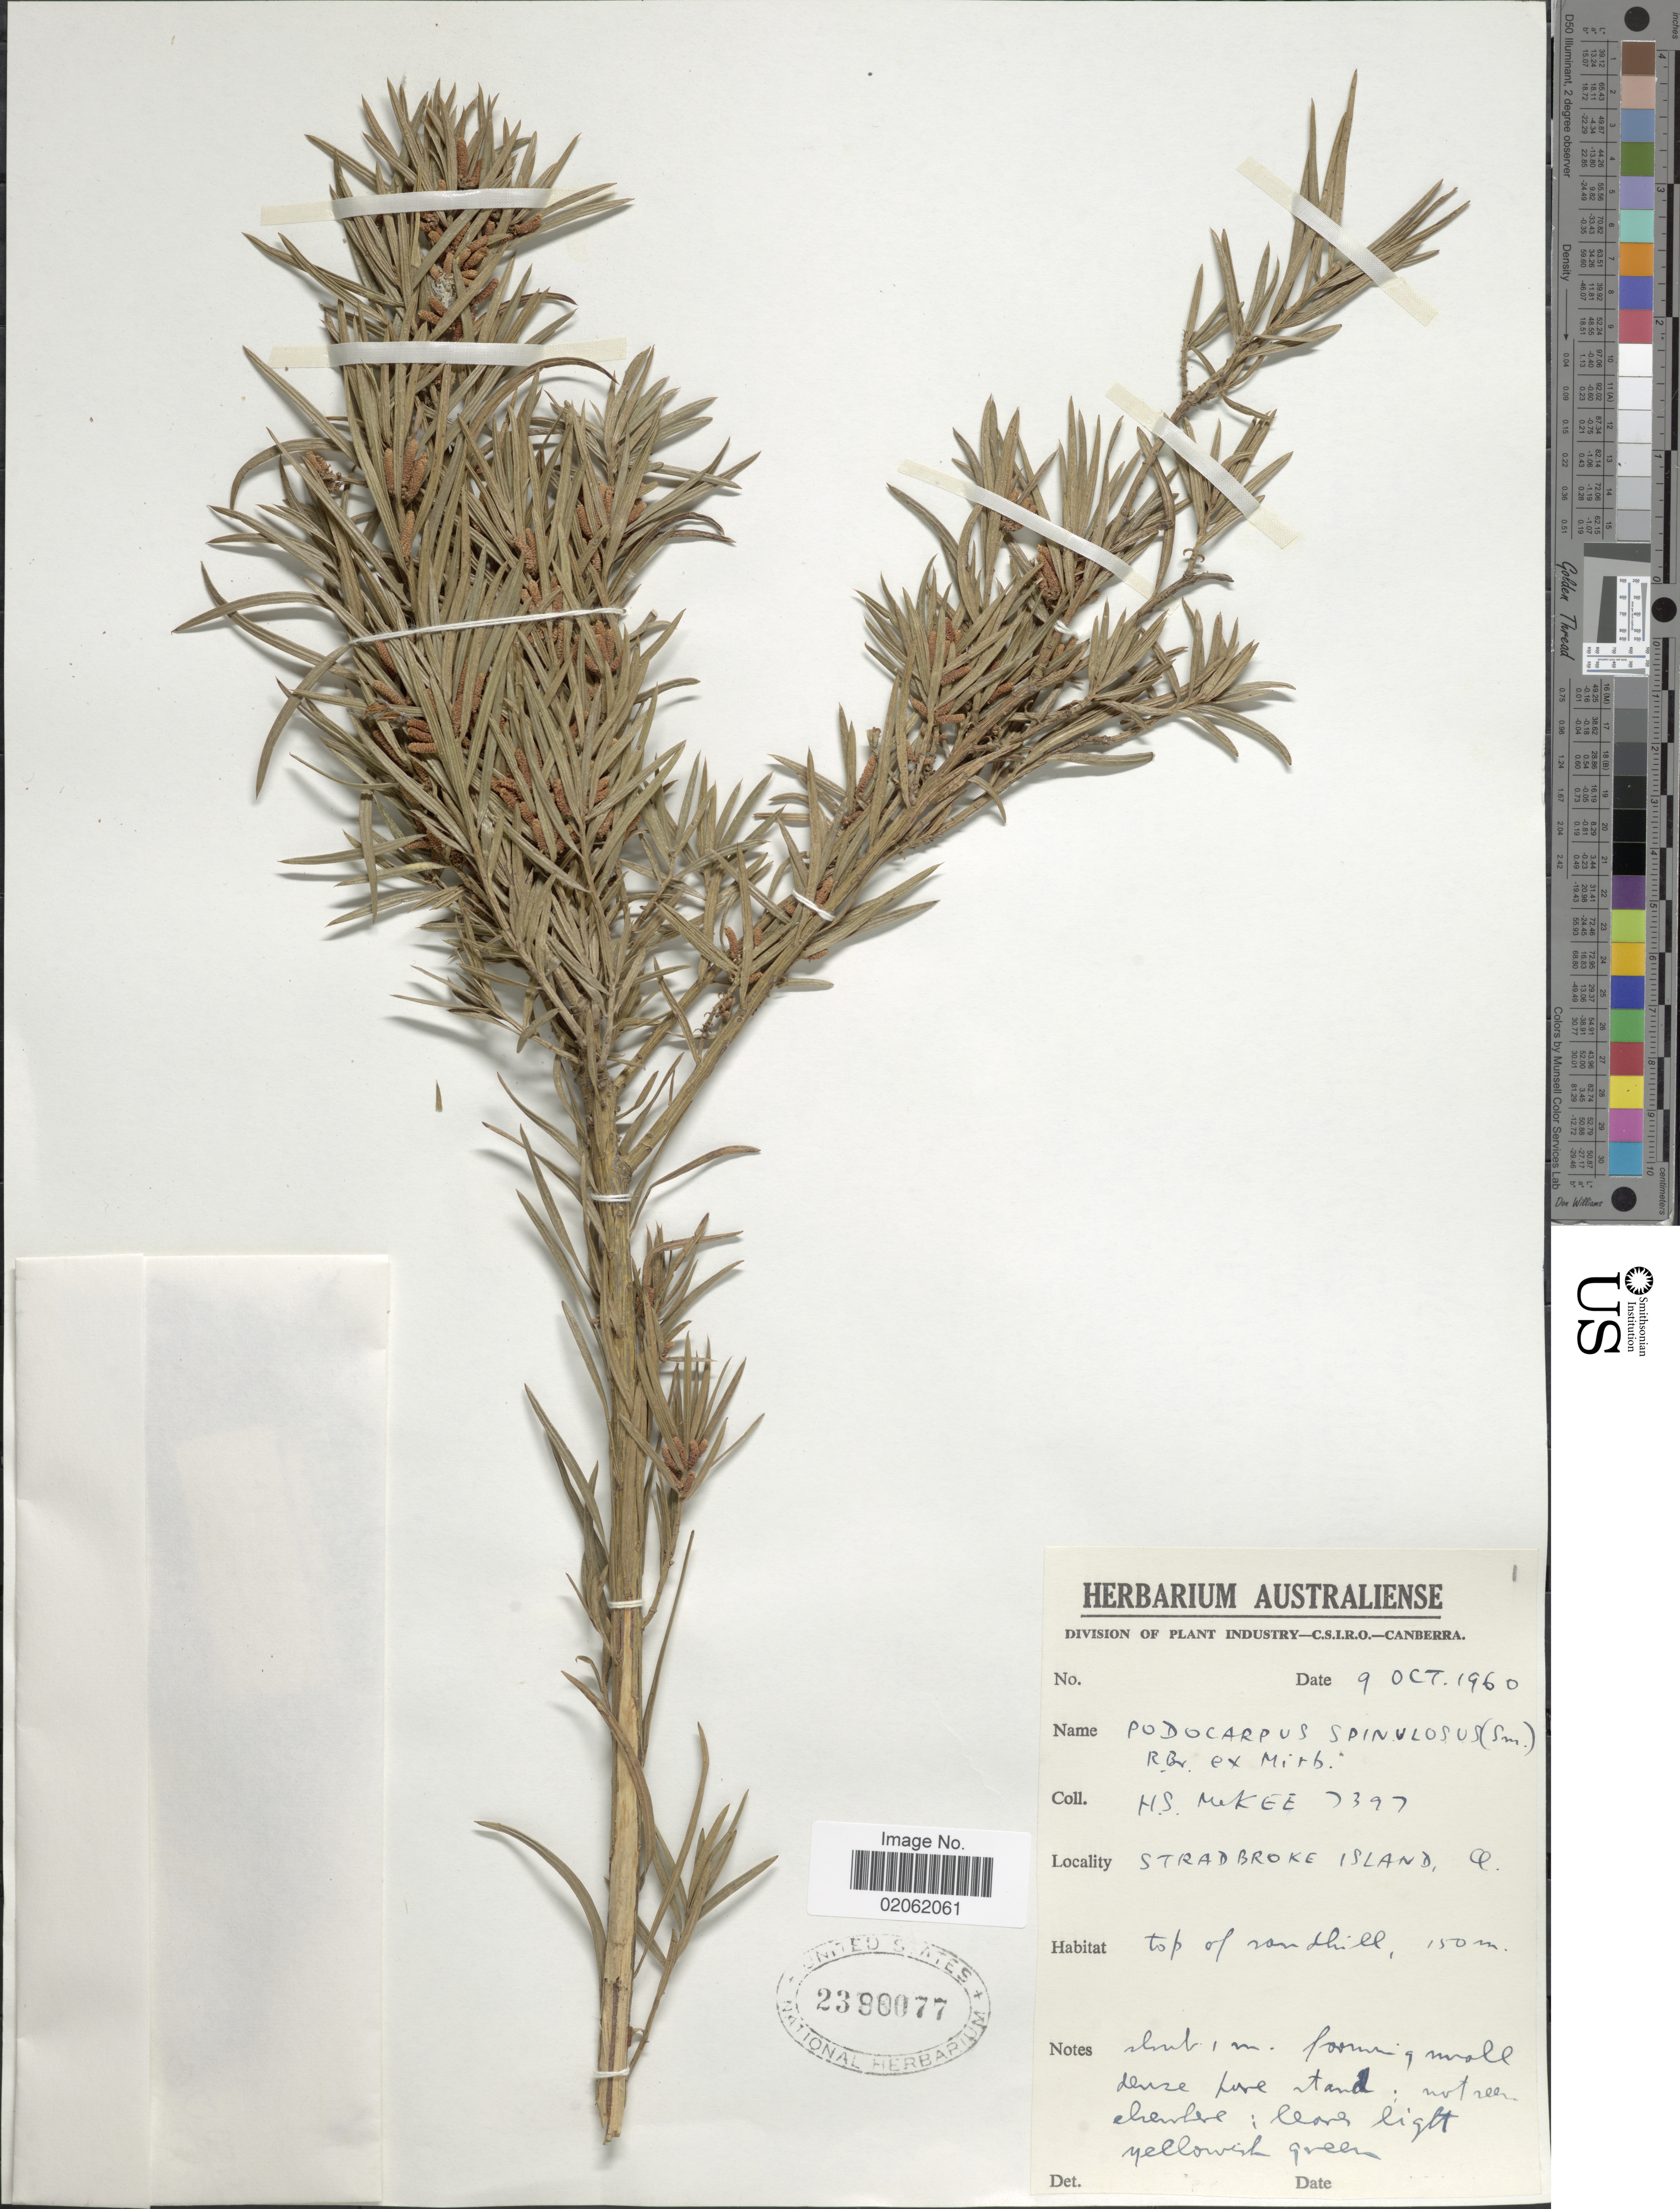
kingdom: Plantae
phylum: Tracheophyta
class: Pinopsida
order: Pinales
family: Podocarpaceae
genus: Podocarpus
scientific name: Podocarpus spinulosus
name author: (Sm.) R. Br. ex Mirbel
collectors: H. S. McKee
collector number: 7397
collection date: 1960-10-09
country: Australia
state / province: Queensland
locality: Stradbroke Island, top of sandhill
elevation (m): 150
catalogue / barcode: US 2390077